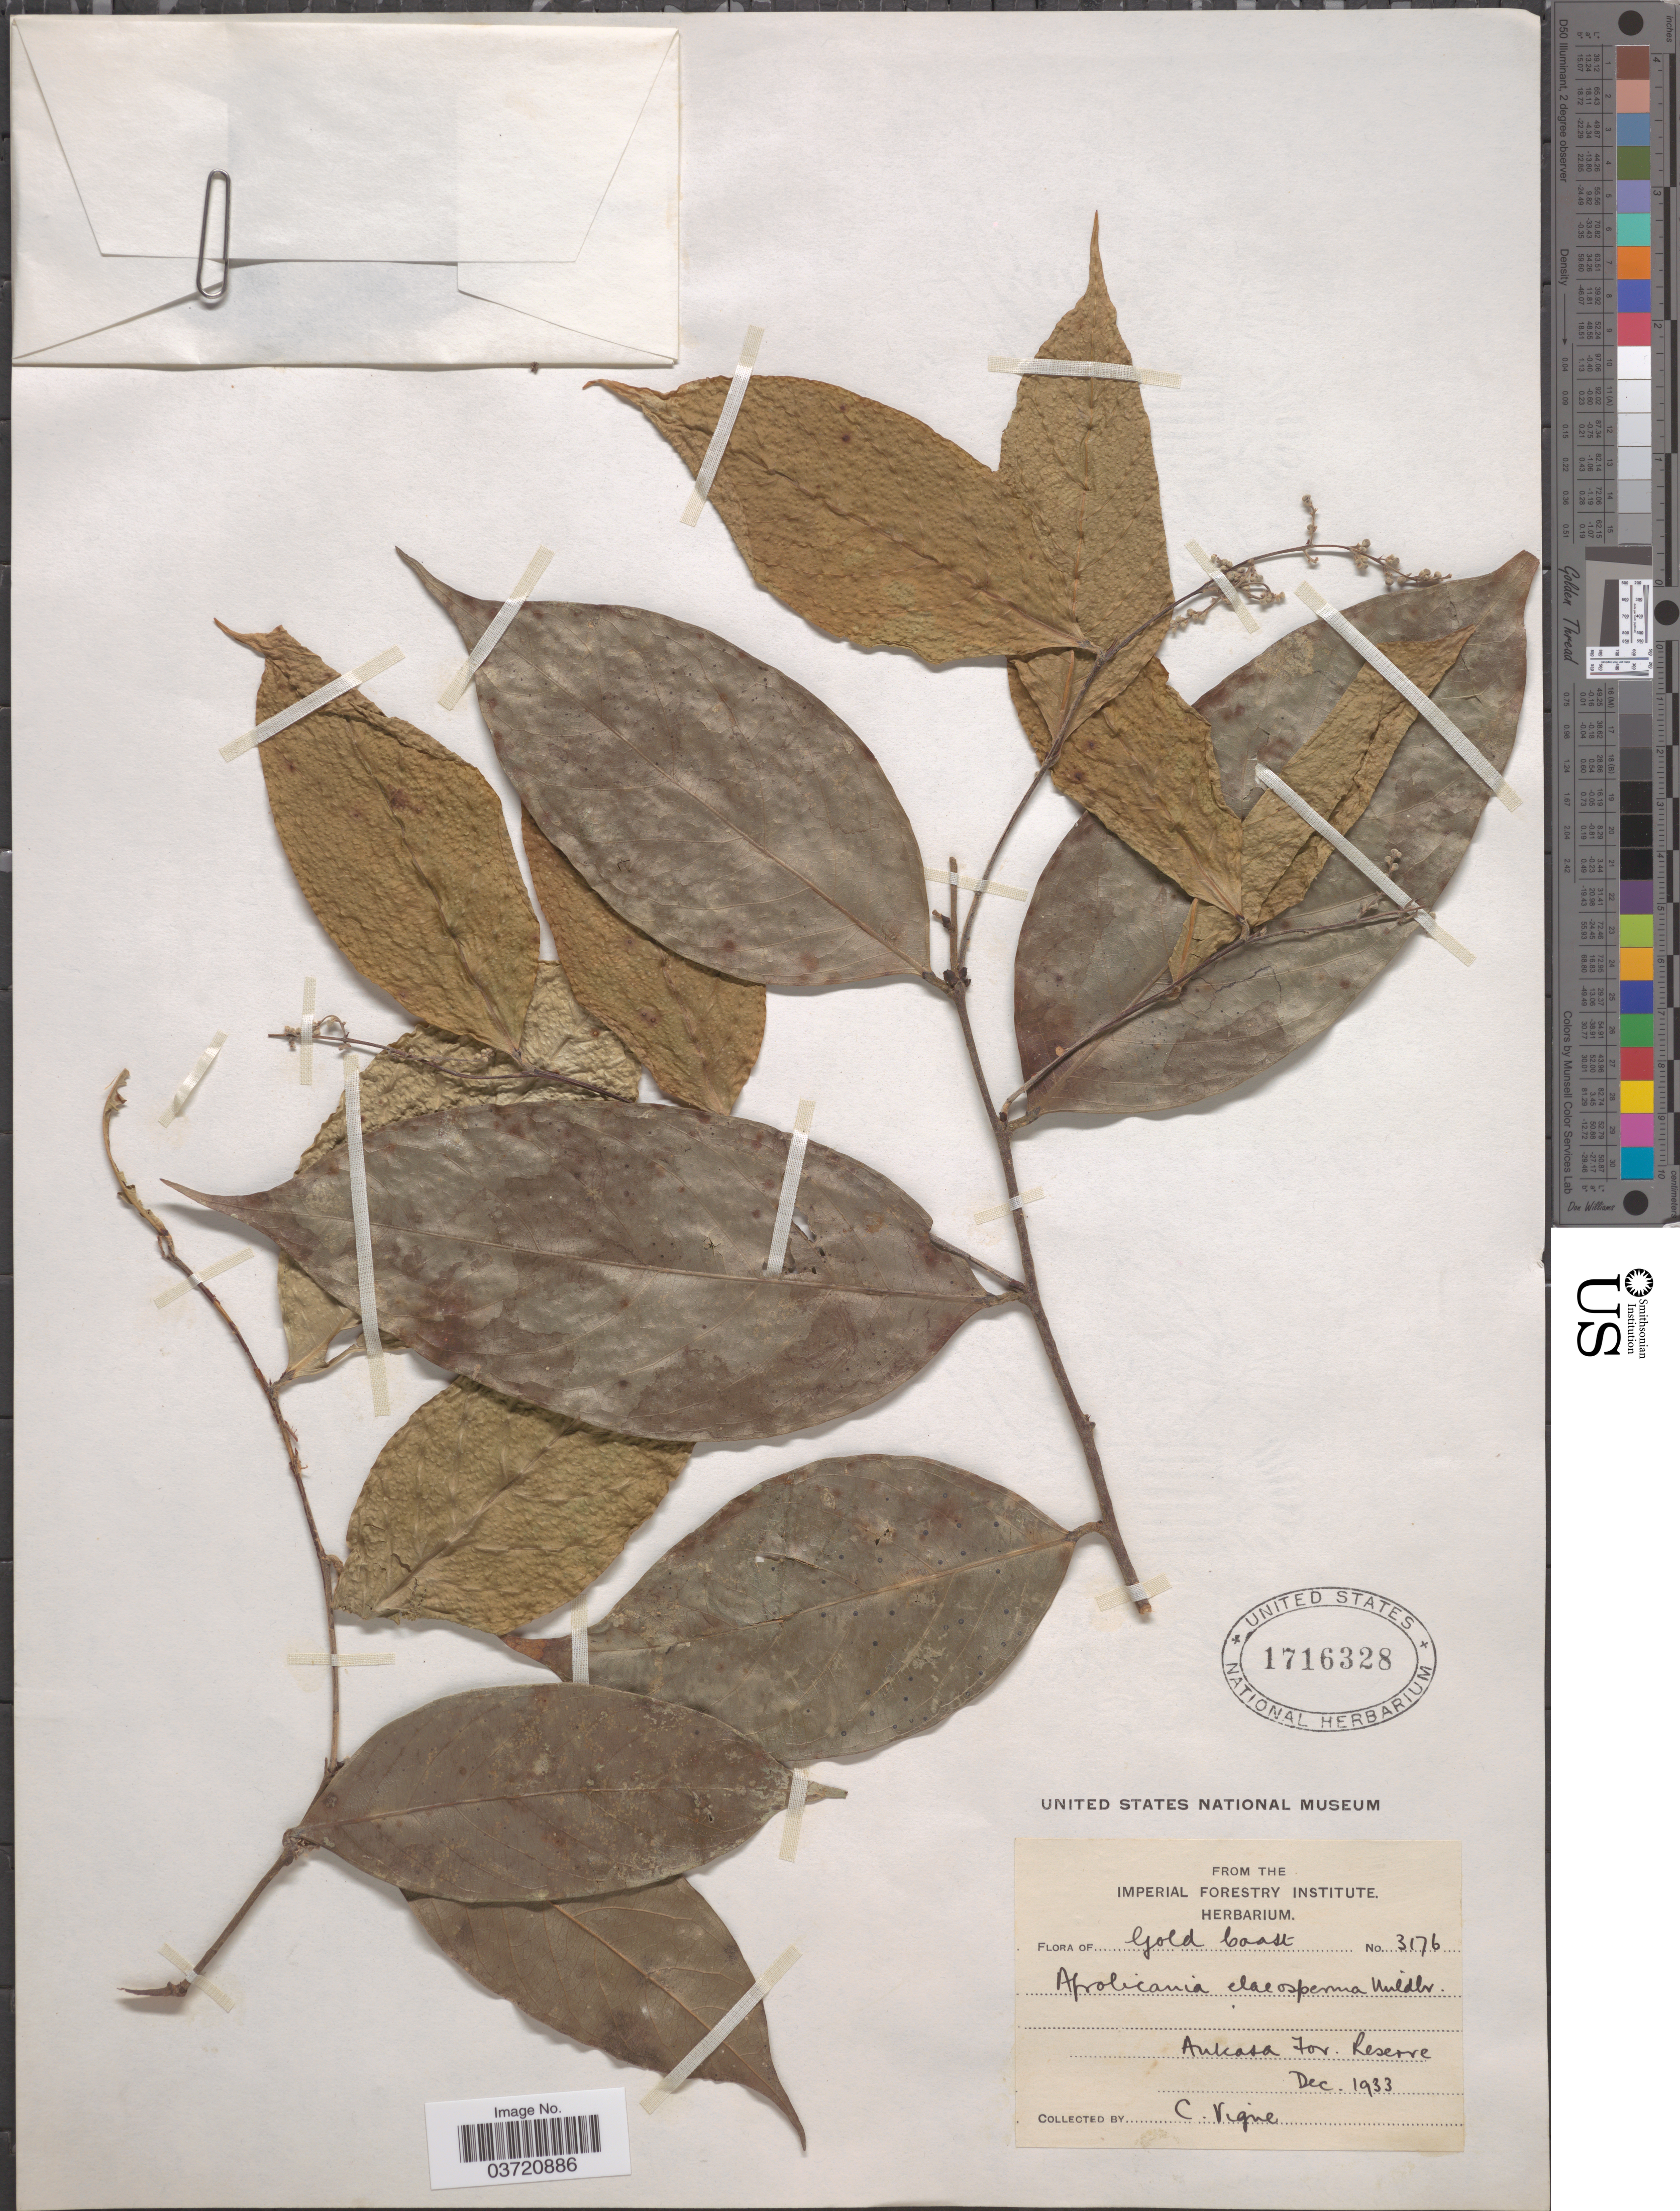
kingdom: Plantae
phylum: Tracheophyta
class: Magnoliopsida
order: Malpighiales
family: Chrysobalanaceae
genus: Afrolicania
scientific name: Afrolicania elaeosperma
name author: Mildbr.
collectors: C. Vigne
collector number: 3176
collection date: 1933-12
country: Ghana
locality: Gold Coast. Ankasa For. Reserve.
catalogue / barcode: US 1716328